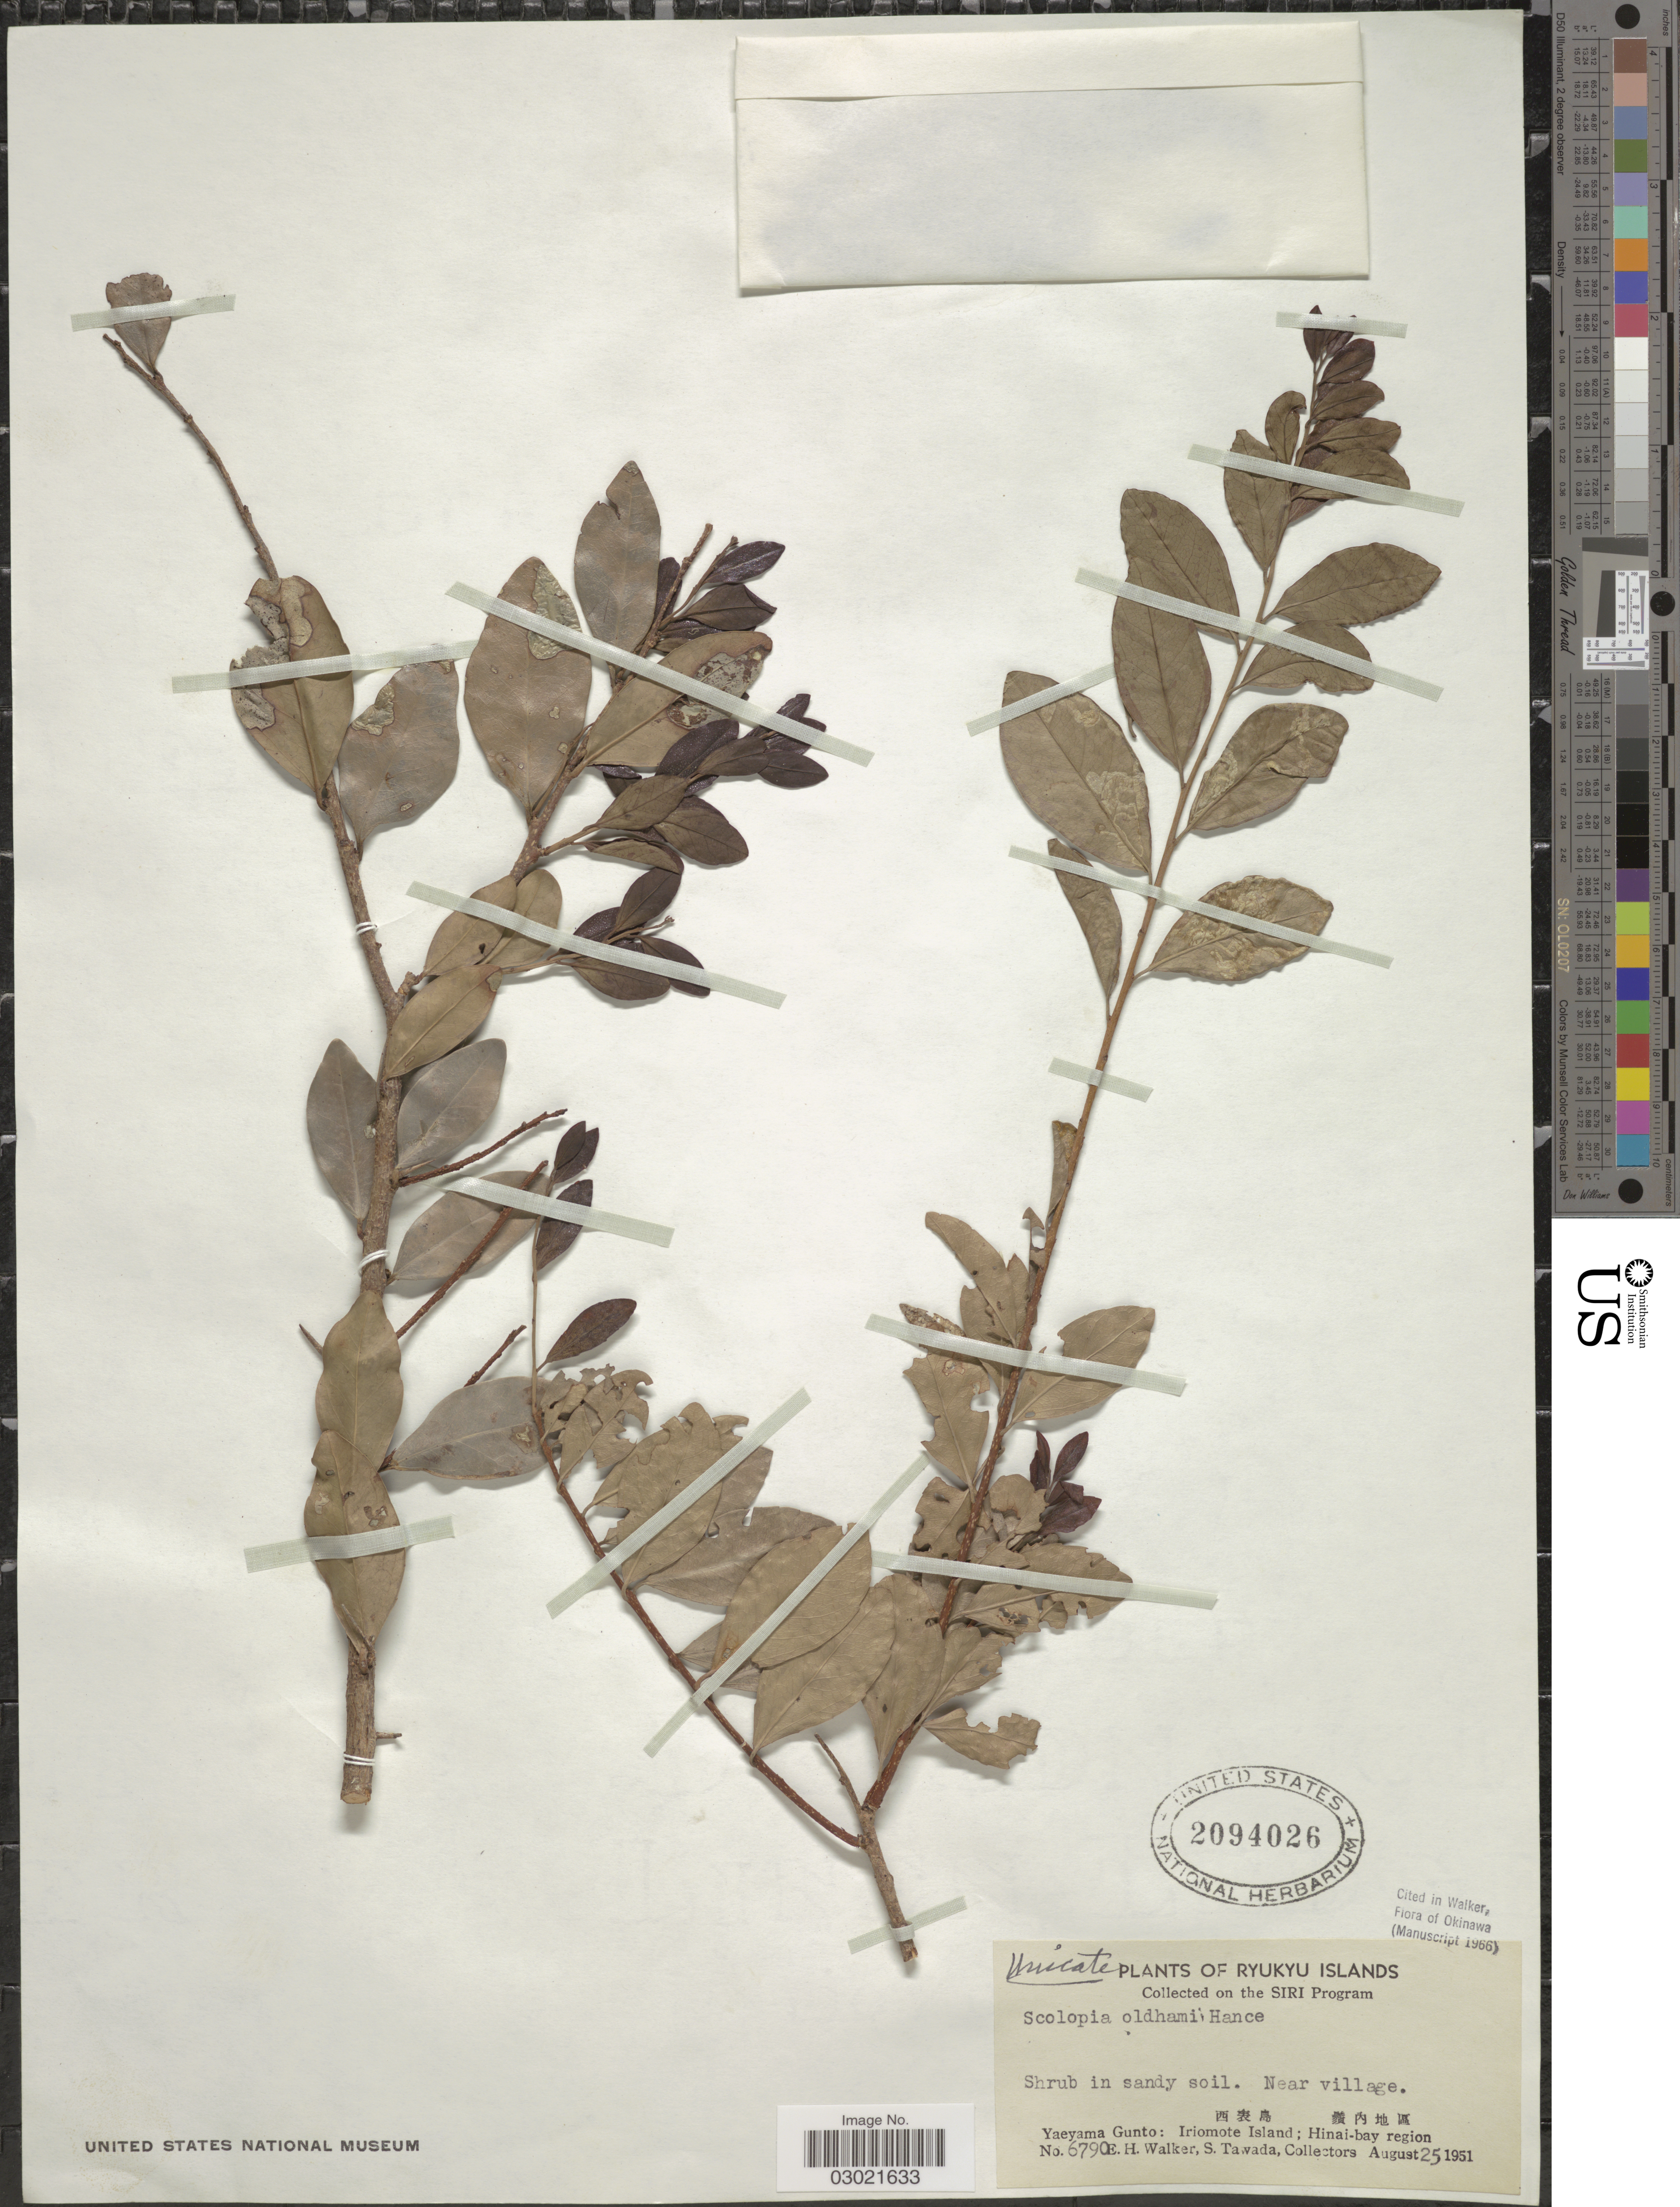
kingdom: Plantae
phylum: Tracheophyta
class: Magnoliopsida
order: Malpighiales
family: Salicaceae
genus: Scolopia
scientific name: Scolopia oldhamii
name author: Hance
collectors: E. H. Walker & S. Tawada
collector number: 6790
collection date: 1951-08-25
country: Japan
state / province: Okinawa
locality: Ryukyu Islands. Yaeyama Gunto: Iriomote Island; Hinai-bay region.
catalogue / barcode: US 2094026